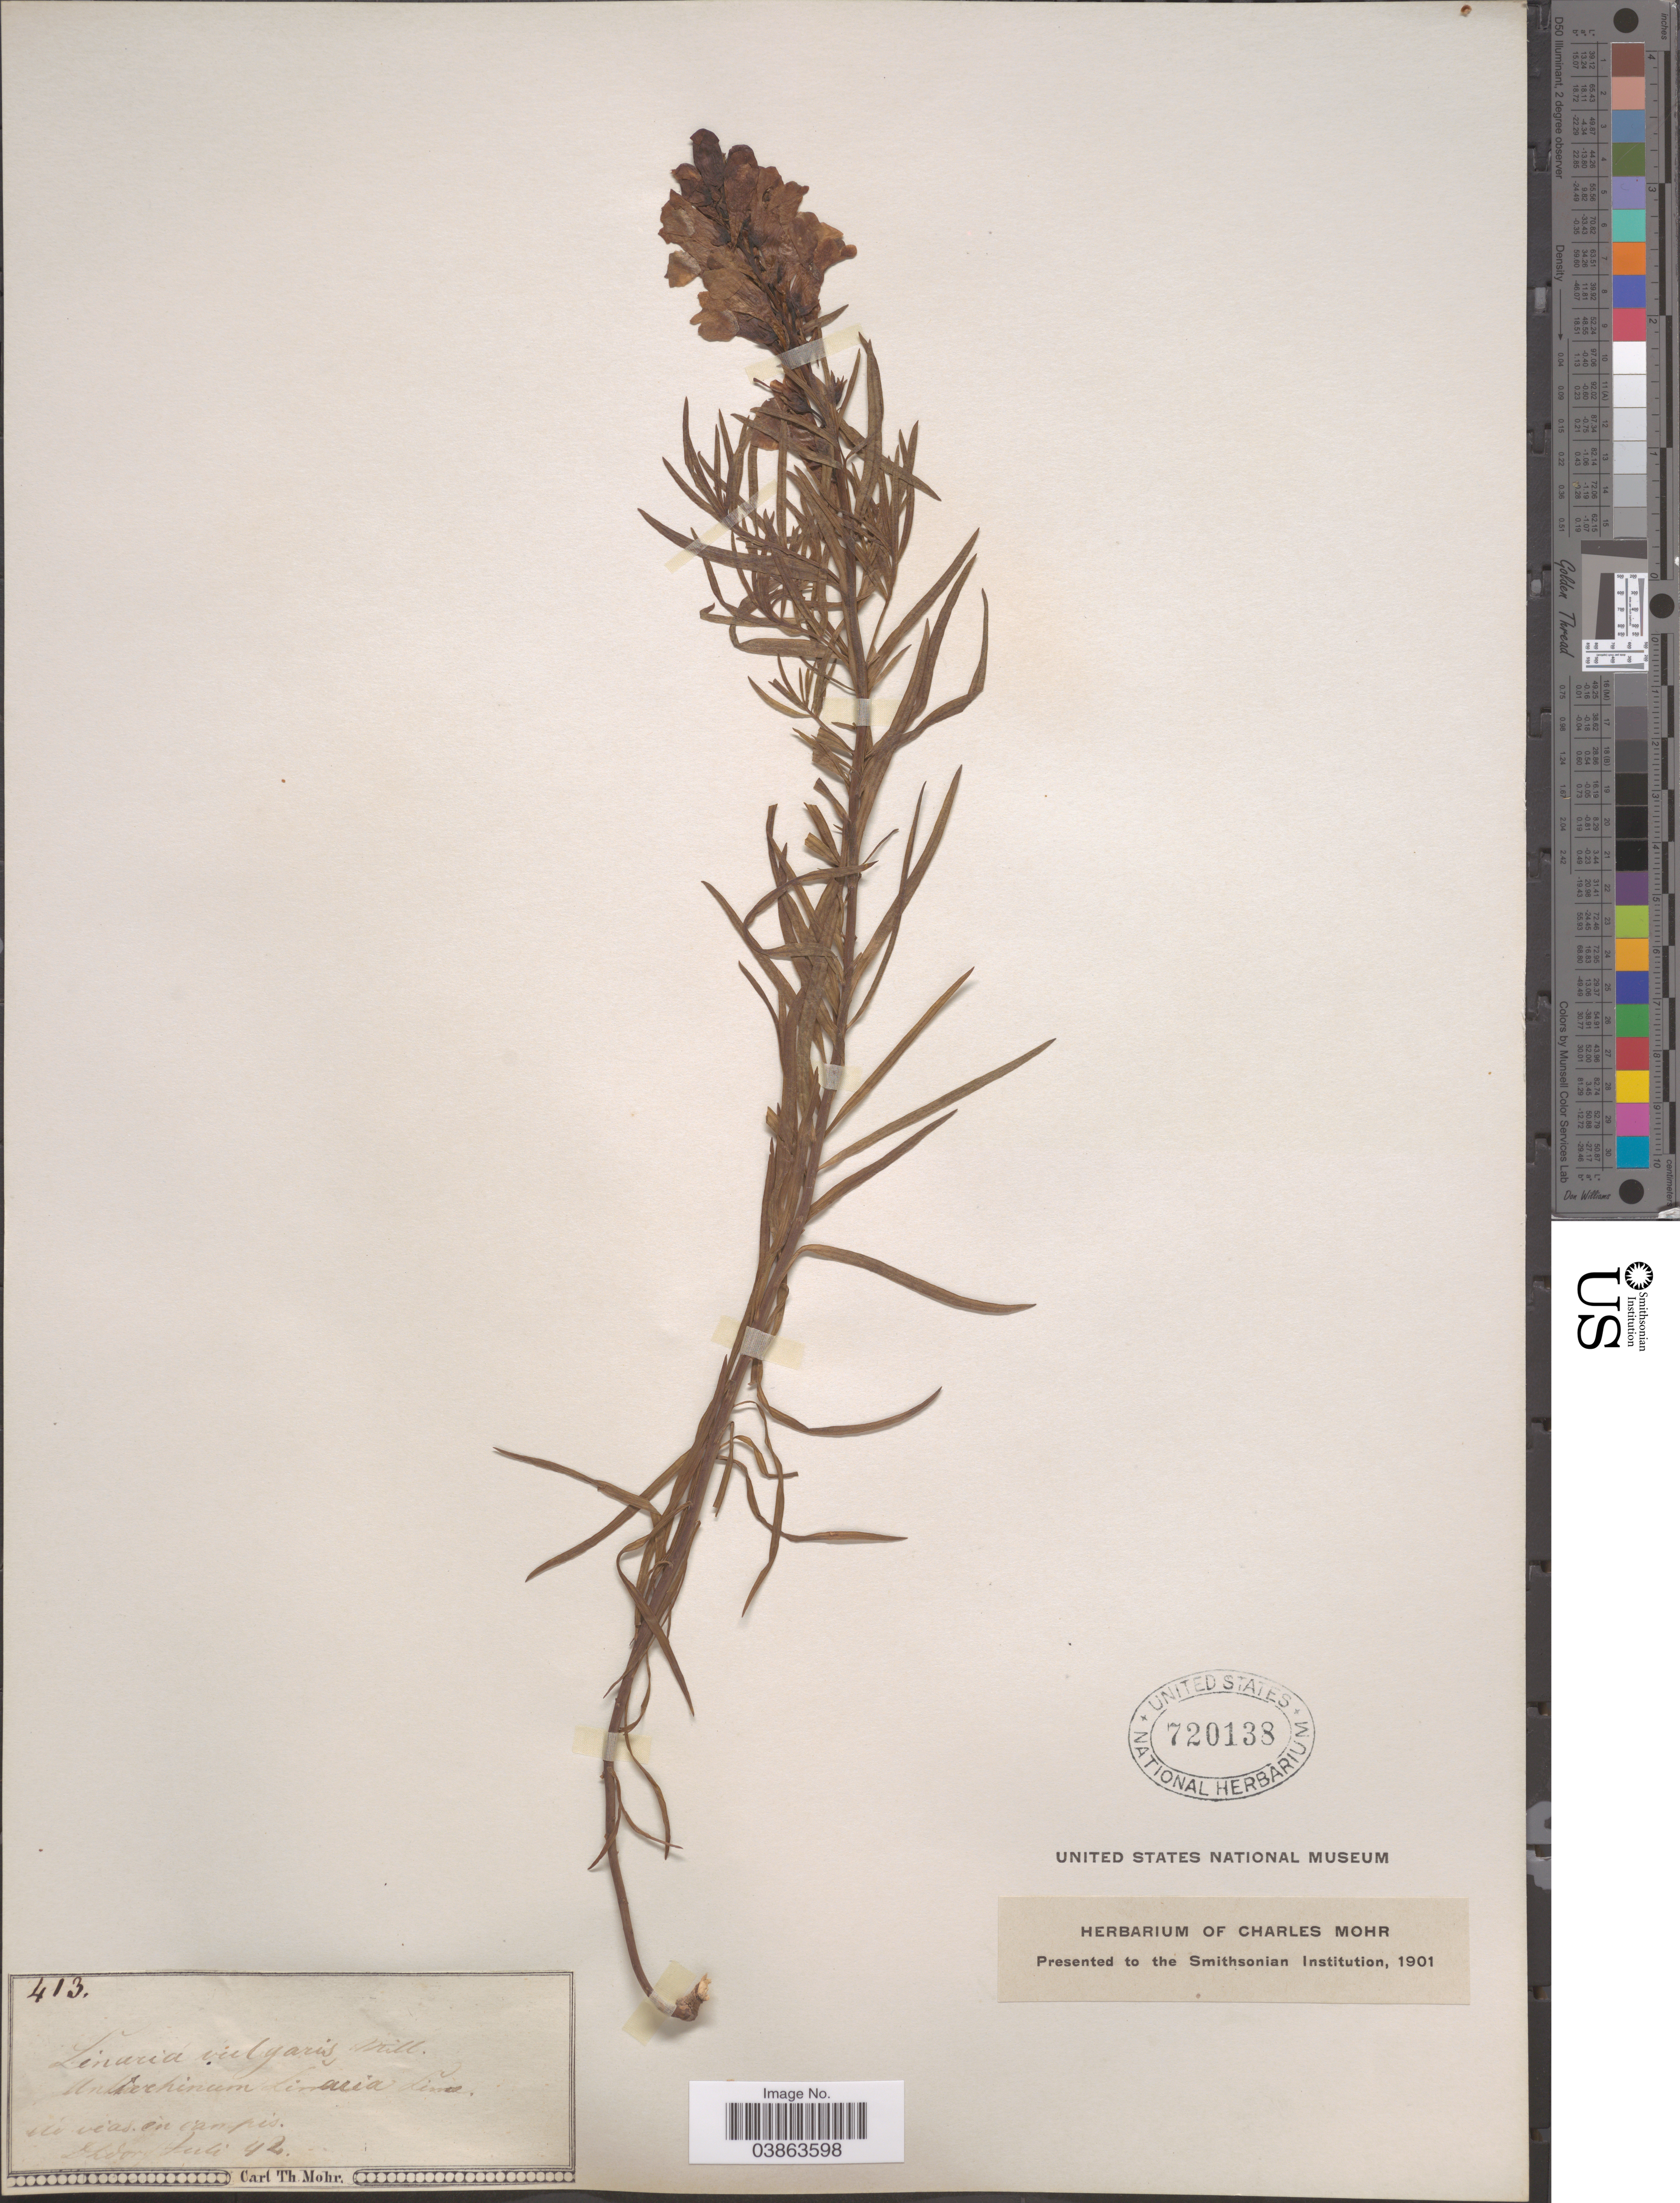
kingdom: Plantae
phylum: Tracheophyta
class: Magnoliopsida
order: Lamiales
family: Plantaginaceae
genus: Linaria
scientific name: Linaria vulgaris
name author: Mill.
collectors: Dhdorf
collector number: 413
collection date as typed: Transcribed d/m/y: /7/42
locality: Oi [interpreted] vias. in campis.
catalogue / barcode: US 720138